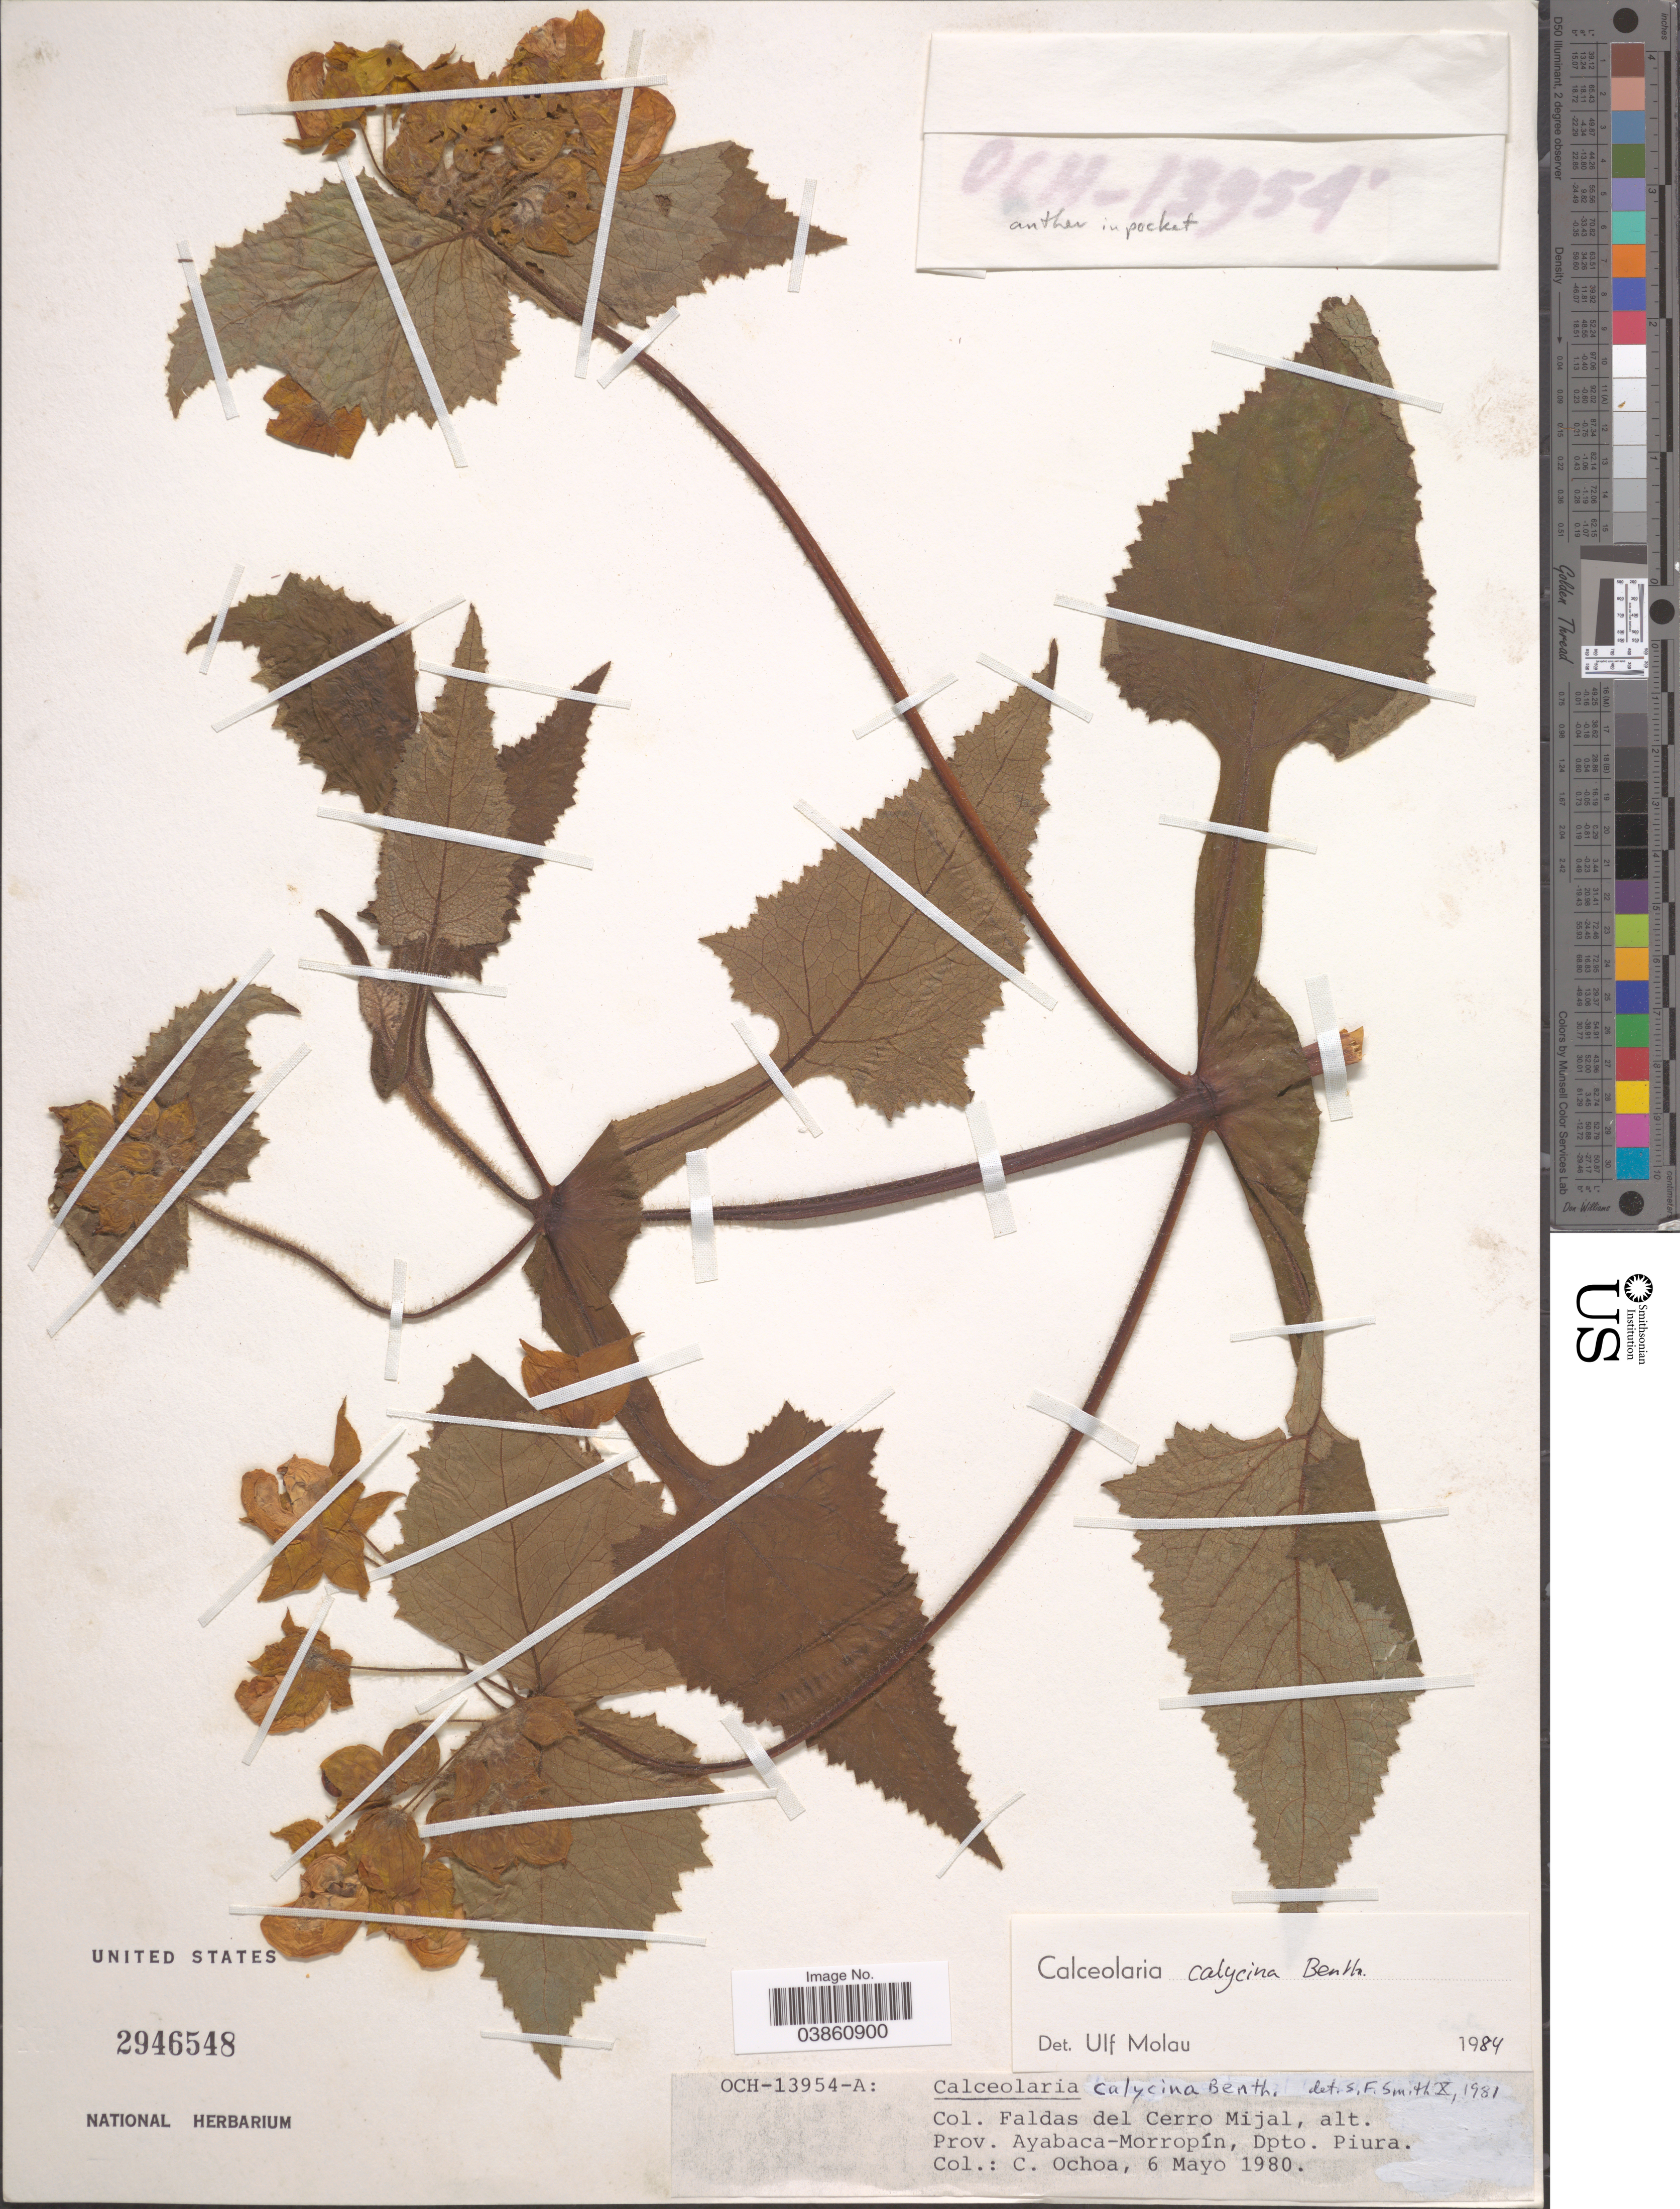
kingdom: Plantae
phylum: Tracheophyta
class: Magnoliopsida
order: Lamiales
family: Calceolariaceae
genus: Calceolaria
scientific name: Calceolaria calycina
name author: Benth.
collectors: C. Ochoa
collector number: OCH-13954-A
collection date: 1980-05-06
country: Peru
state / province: Piura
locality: Faldas del Cerro Mijal. Prov. Ayabaca-Morropín, Dpto. Piura.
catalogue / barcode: US 2946548